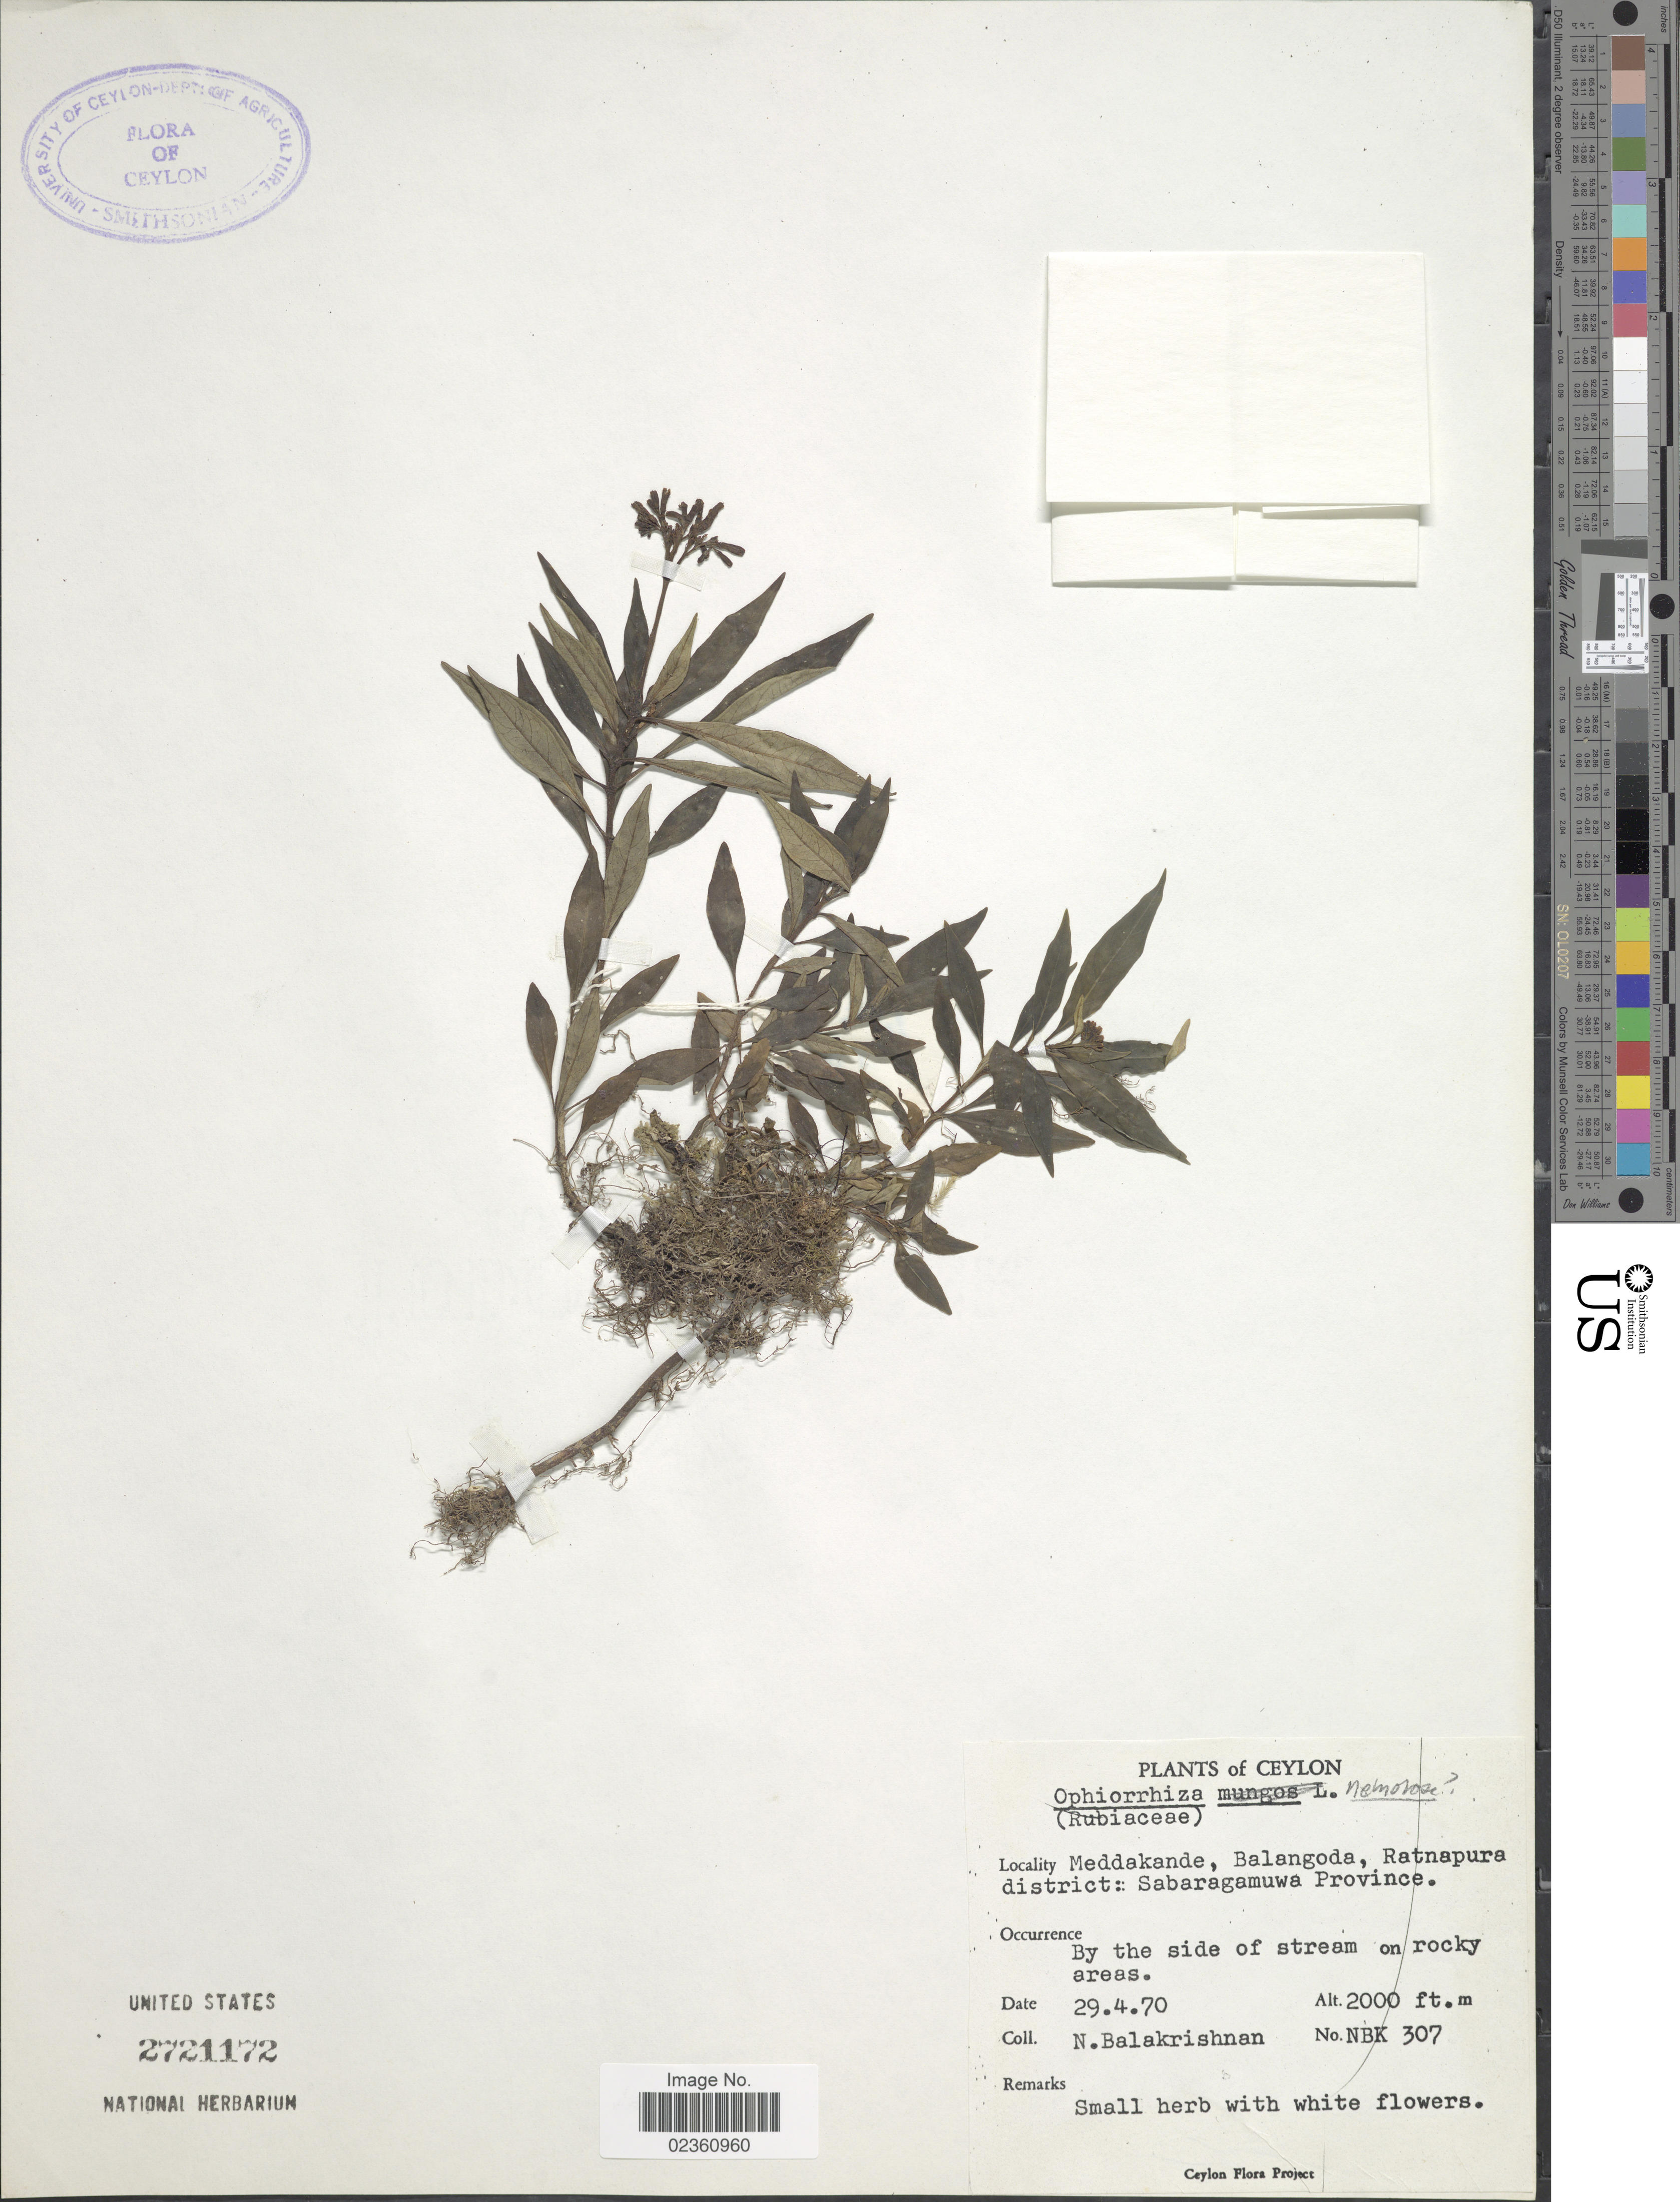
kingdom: Plantae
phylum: Tracheophyta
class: Magnoliopsida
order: Gentianales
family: Rubiaceae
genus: Ophiorrhiza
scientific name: Ophiorrhiza nemorosa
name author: Thwaites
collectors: N. Balakrishnan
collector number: NBK 307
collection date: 1970-04-29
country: Sri Lanka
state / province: Sabaragamuwa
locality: Ceylon, Meddakande, Balangoda, Ratnapura district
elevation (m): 610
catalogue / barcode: US 2721172